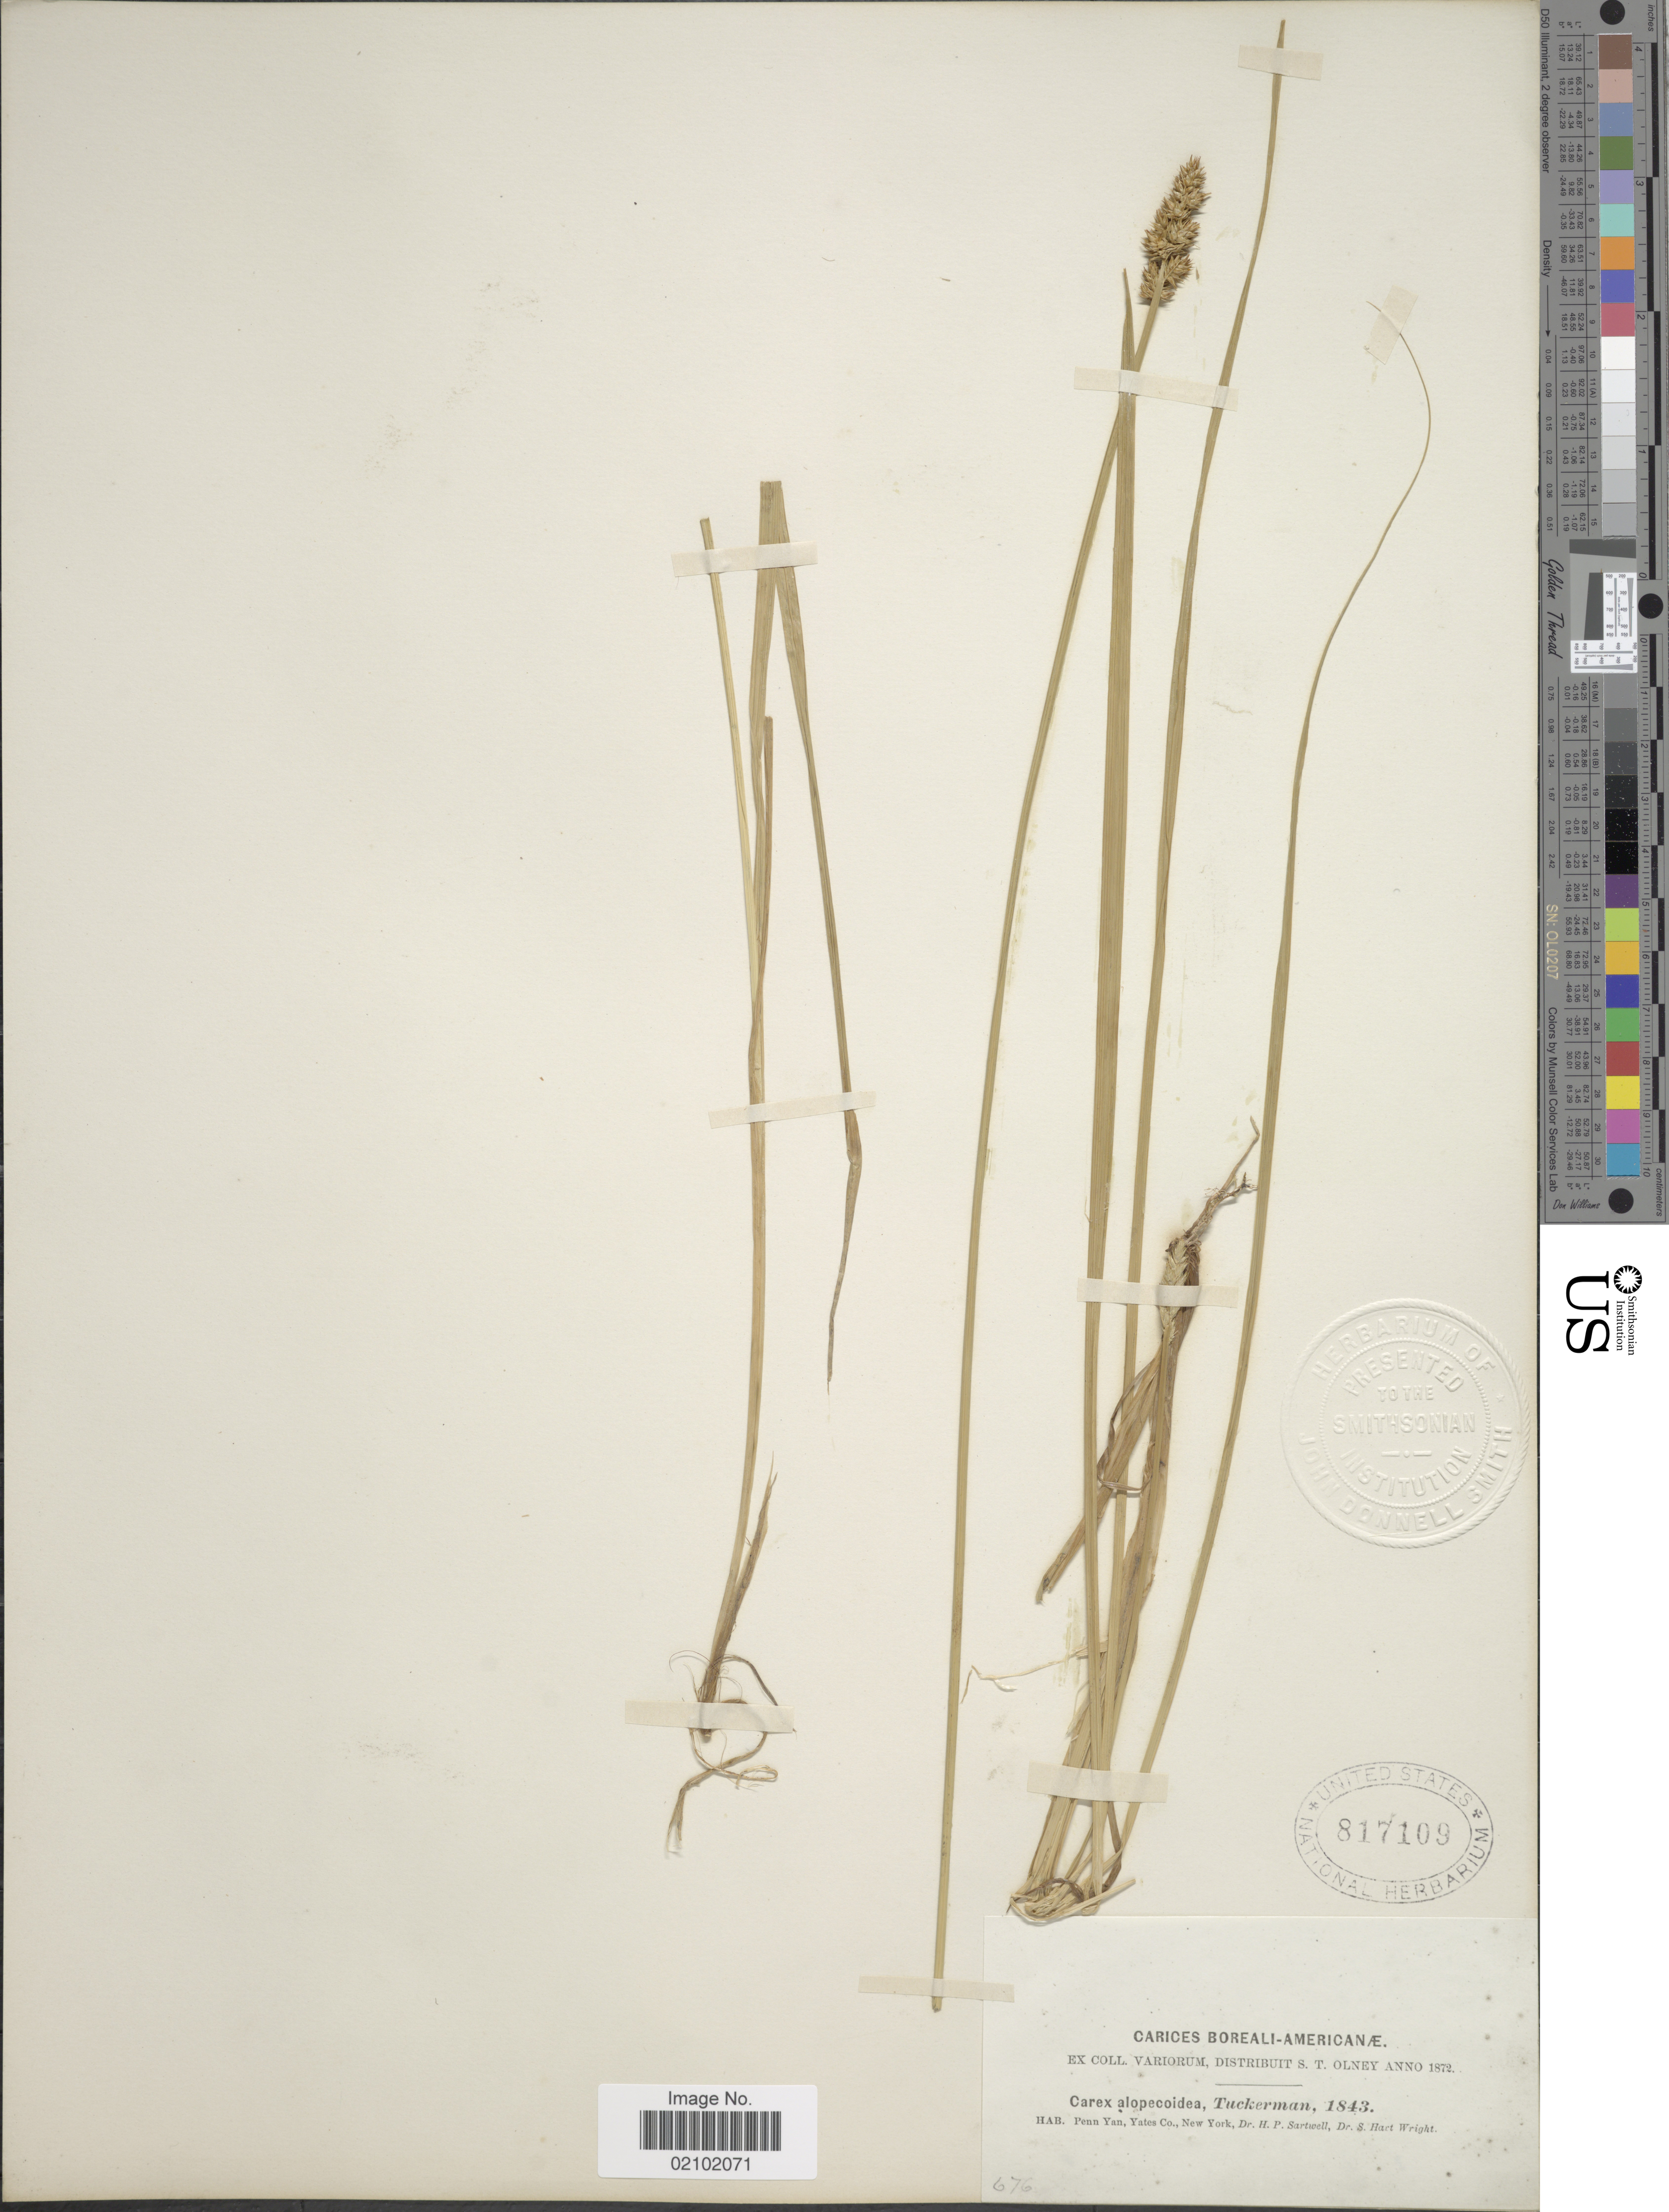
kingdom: Plantae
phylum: Tracheophyta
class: Liliopsida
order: Poales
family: Cyperaceae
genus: Carex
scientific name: Carex alopecoidea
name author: Tuck.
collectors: H. P. Sartwell & S. H. Wright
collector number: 676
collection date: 1843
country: United States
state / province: New York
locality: Penn Yan, Yates Co.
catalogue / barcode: US 817109